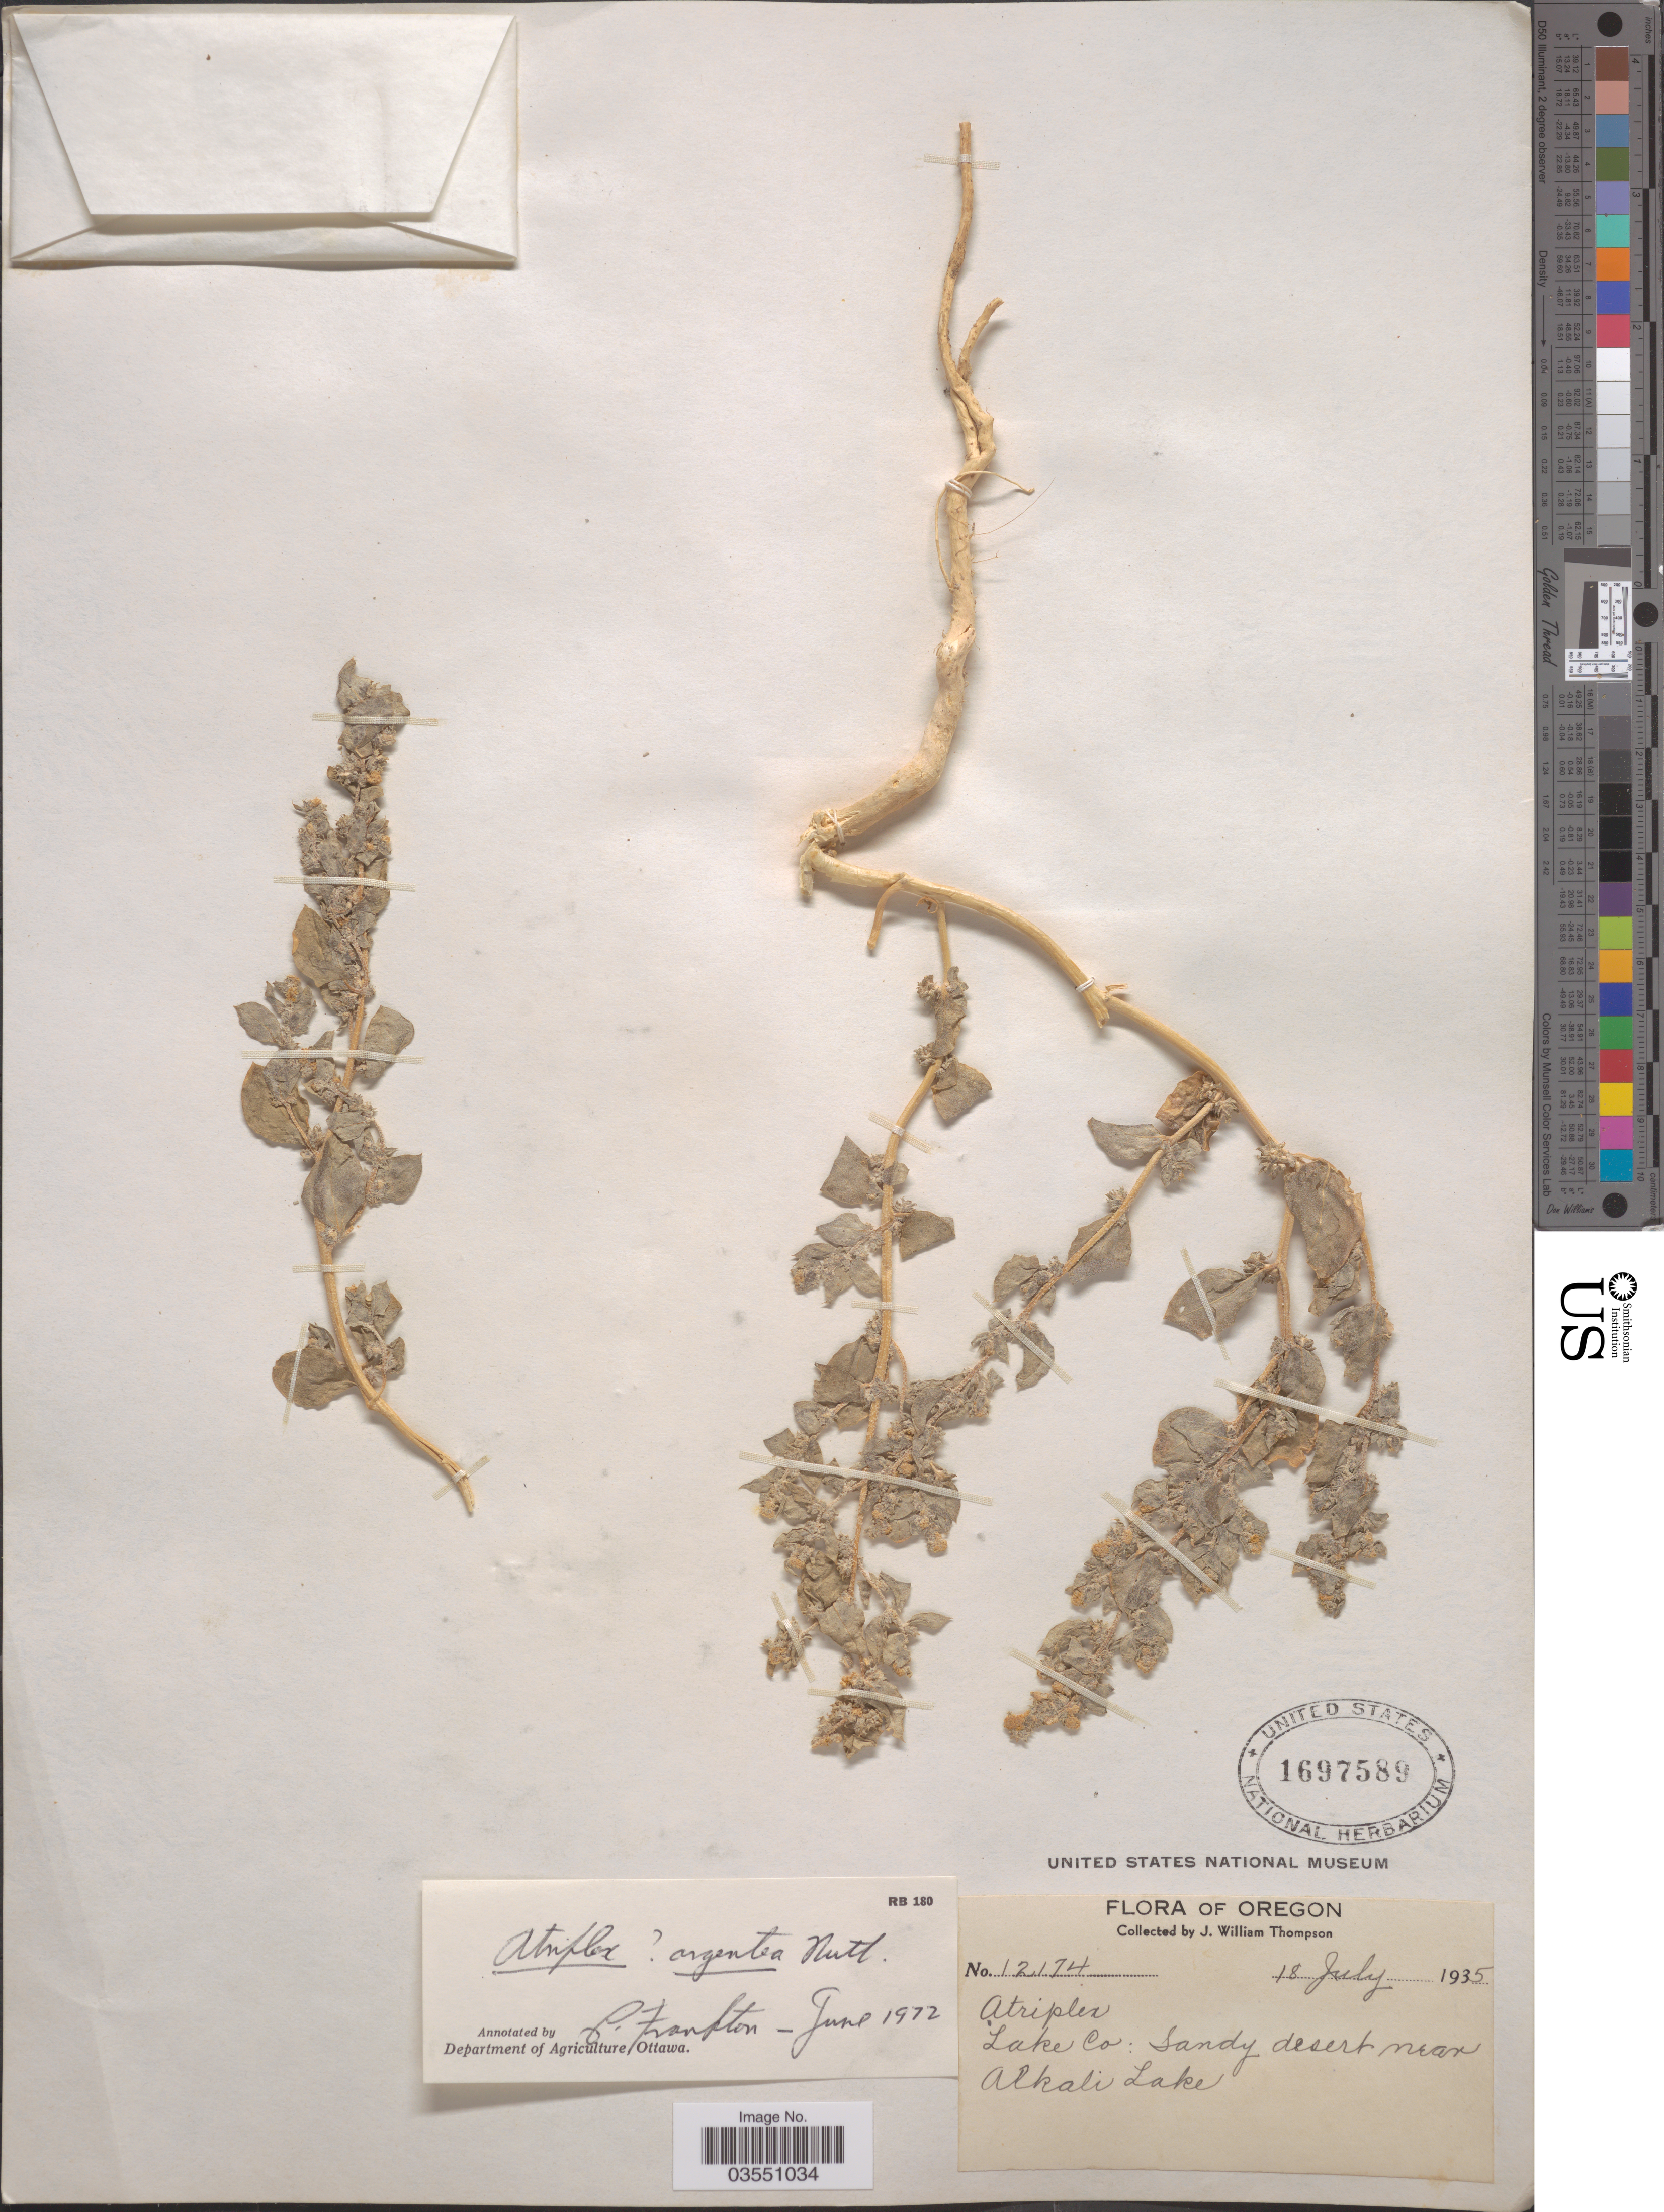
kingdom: Plantae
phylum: Tracheophyta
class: Magnoliopsida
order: Caryophyllales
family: Amaranthaceae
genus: Atriplex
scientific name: Atriplex argentea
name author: Nutt.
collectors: J. W. Thompson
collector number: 12174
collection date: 1935-07-18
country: United States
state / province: Oregon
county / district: Lake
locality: Lake Co: Sandy desert near Alkali Lake.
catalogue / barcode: US 1697589